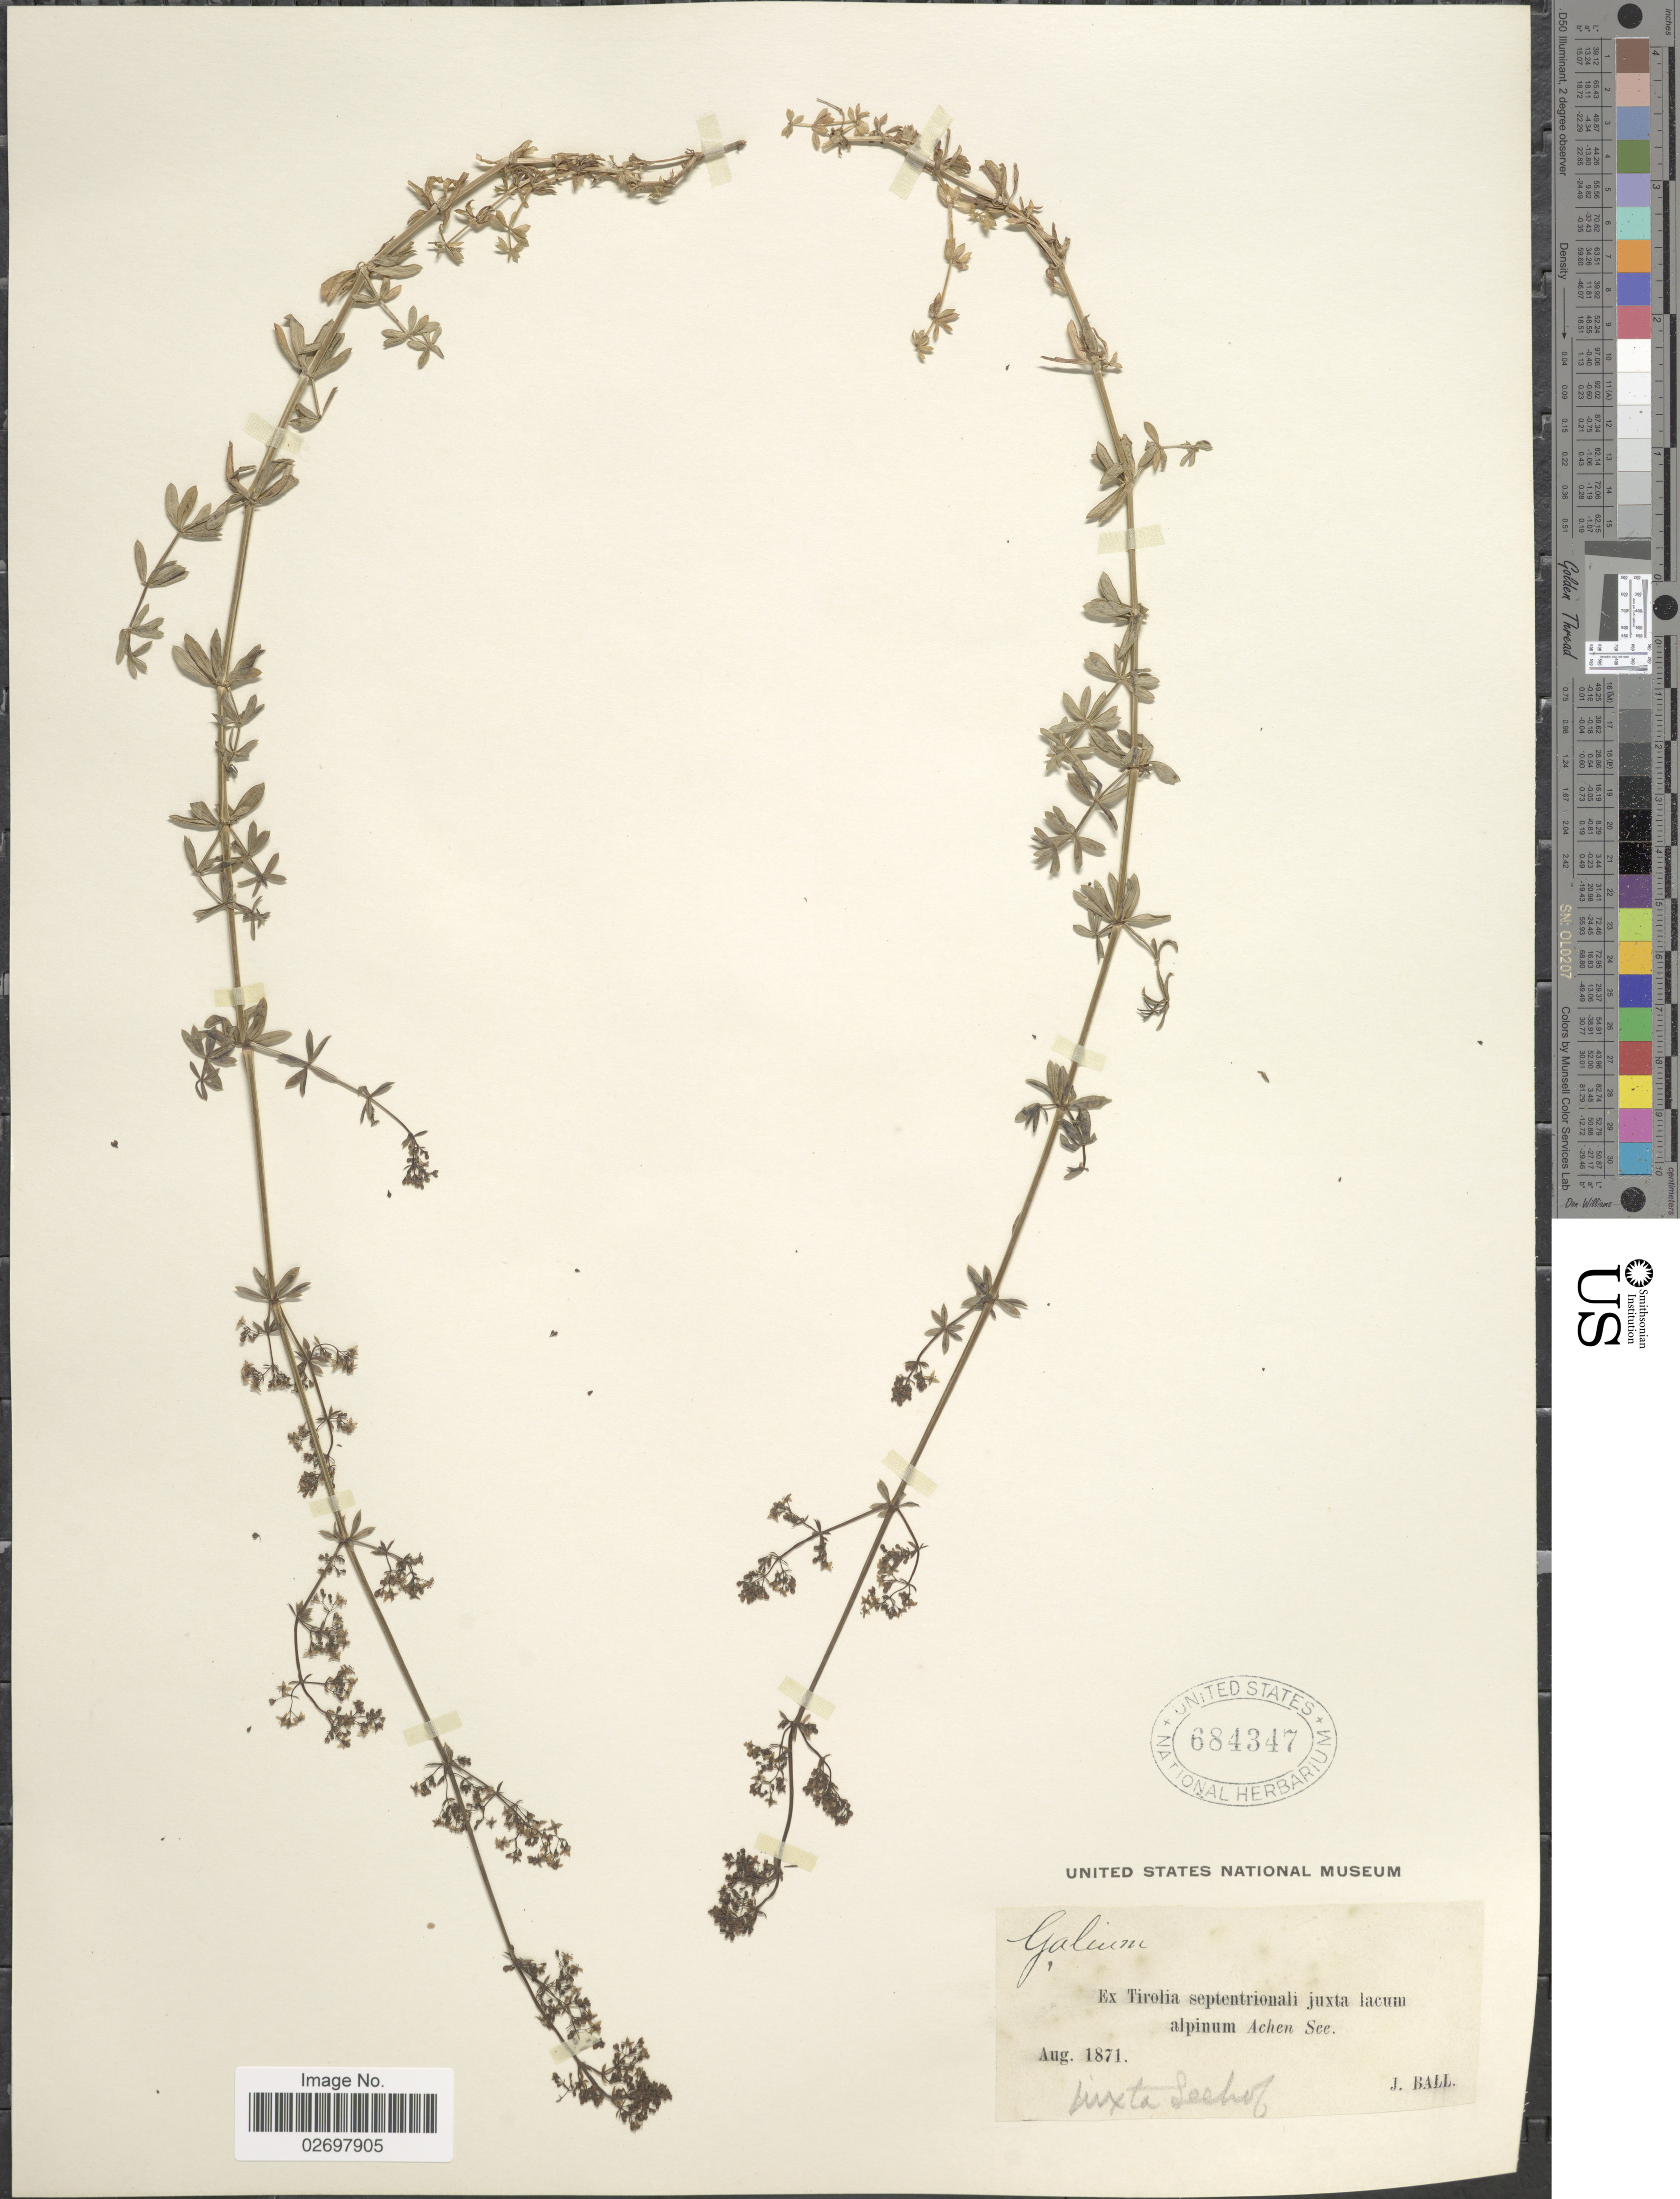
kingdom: Plantae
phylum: Tracheophyta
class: Magnoliopsida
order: Gentianales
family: Rubiaceae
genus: Galium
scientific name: Galium sp.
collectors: J. Ball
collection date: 1871-08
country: Austria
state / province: Tirol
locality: Ex Tirolia septentrionali juxta lacum alpinum Achen See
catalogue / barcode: US 684347